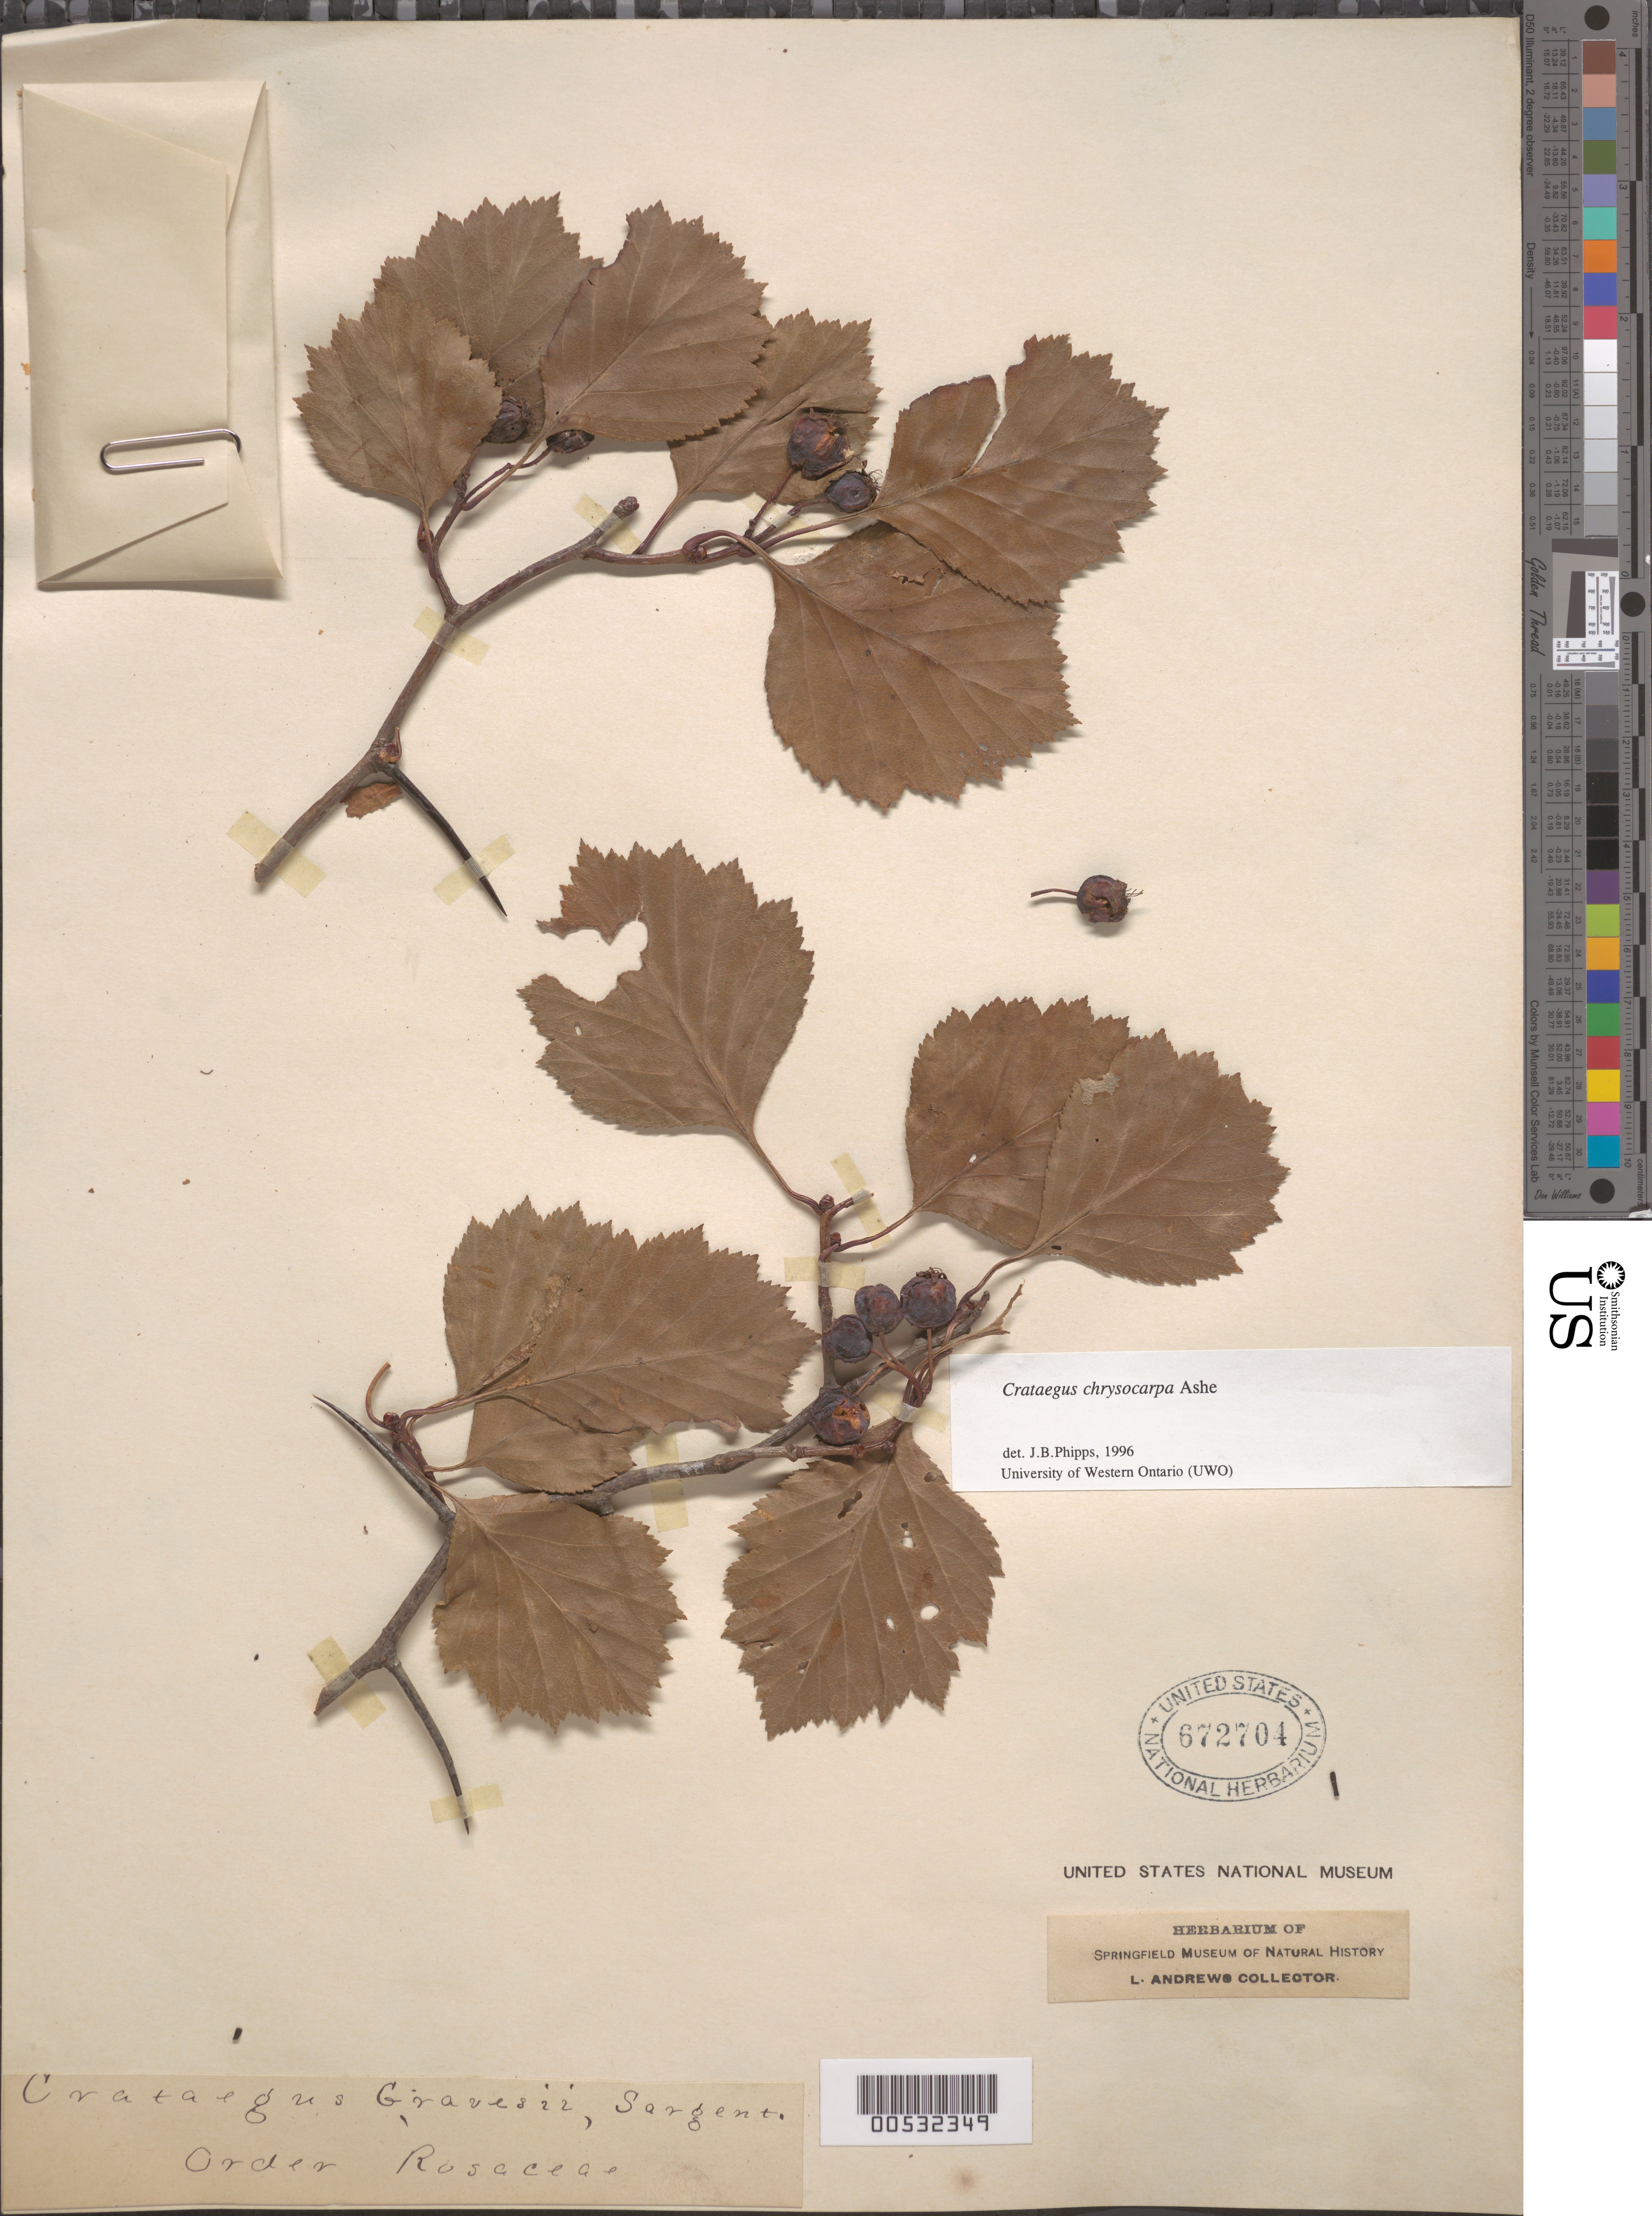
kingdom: Plantae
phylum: Tracheophyta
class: Magnoliopsida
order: Rosales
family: Rosaceae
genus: Crataegus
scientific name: Crataegus chrysocarpa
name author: Ashe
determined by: Phipps, James B., (UWO), University of Western Ontario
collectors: L. Andrews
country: United States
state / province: Massachusetts (?)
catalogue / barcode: US 672704